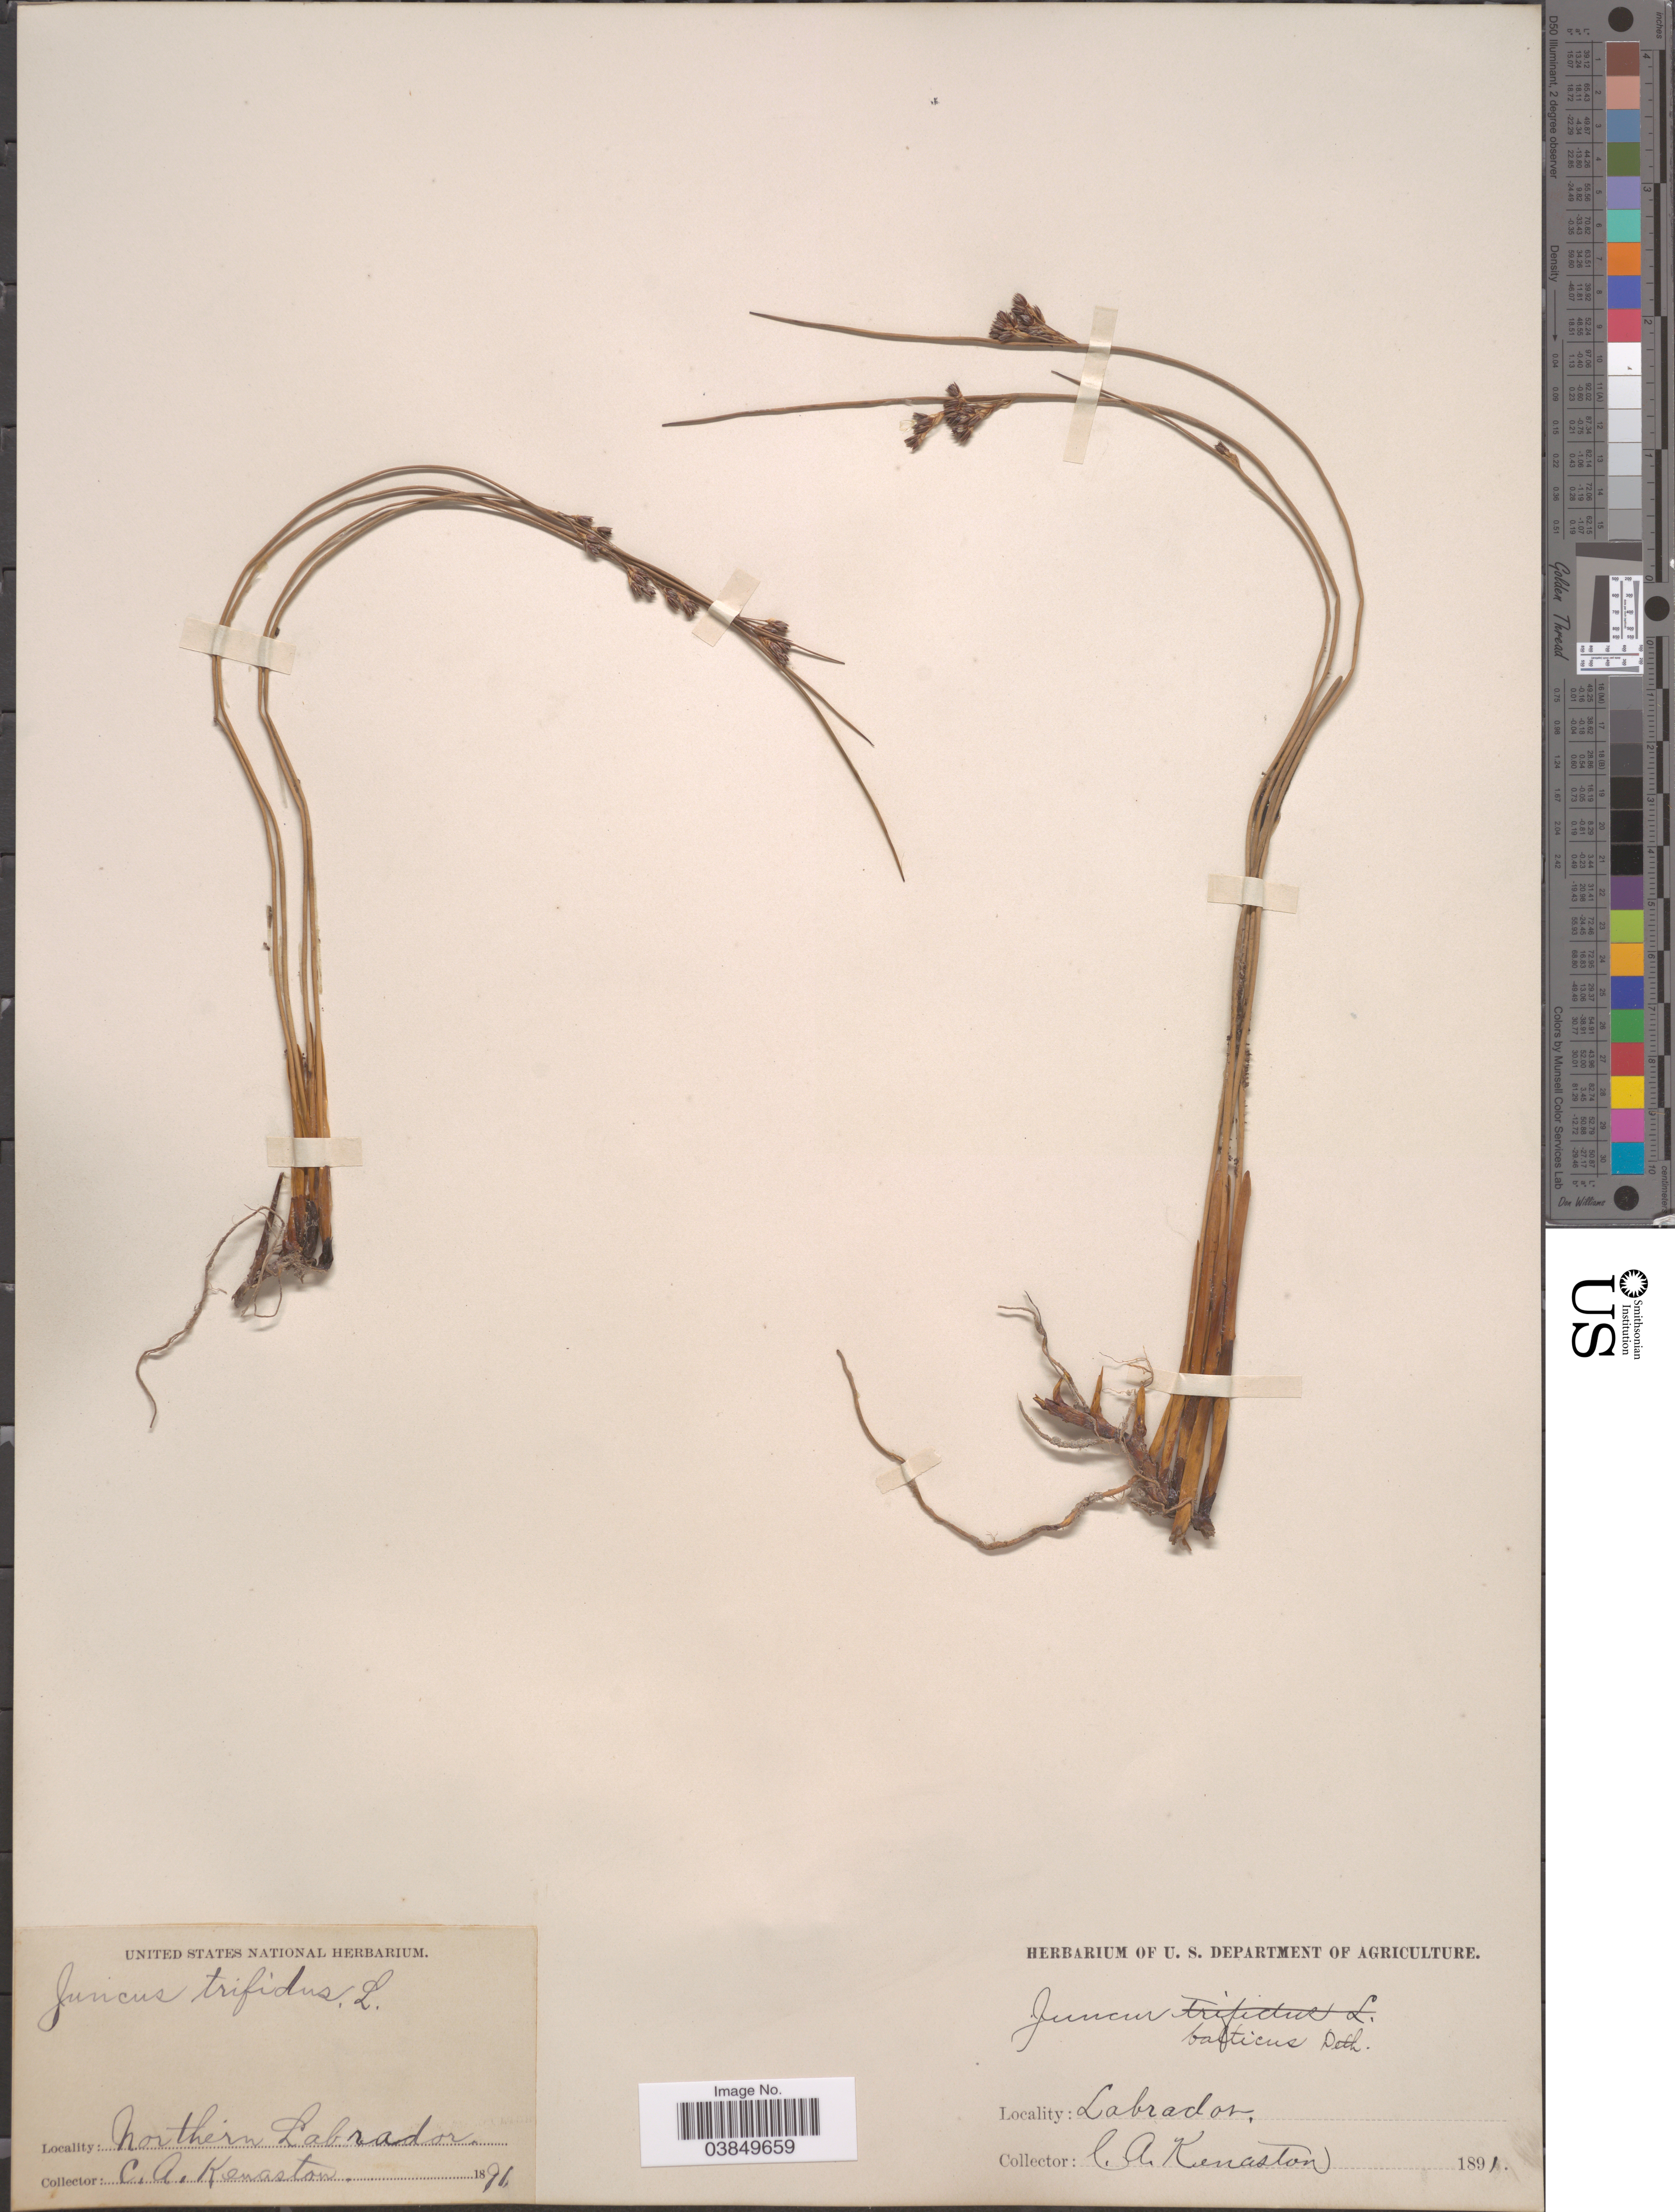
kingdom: Plantae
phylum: Tracheophyta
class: Liliopsida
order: Poales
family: Juncaceae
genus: Juncus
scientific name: Juncus balticus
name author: Willd.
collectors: C. A. Kenaston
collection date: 1891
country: Canada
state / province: Newfoundland and Labrador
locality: Northern Labrador.